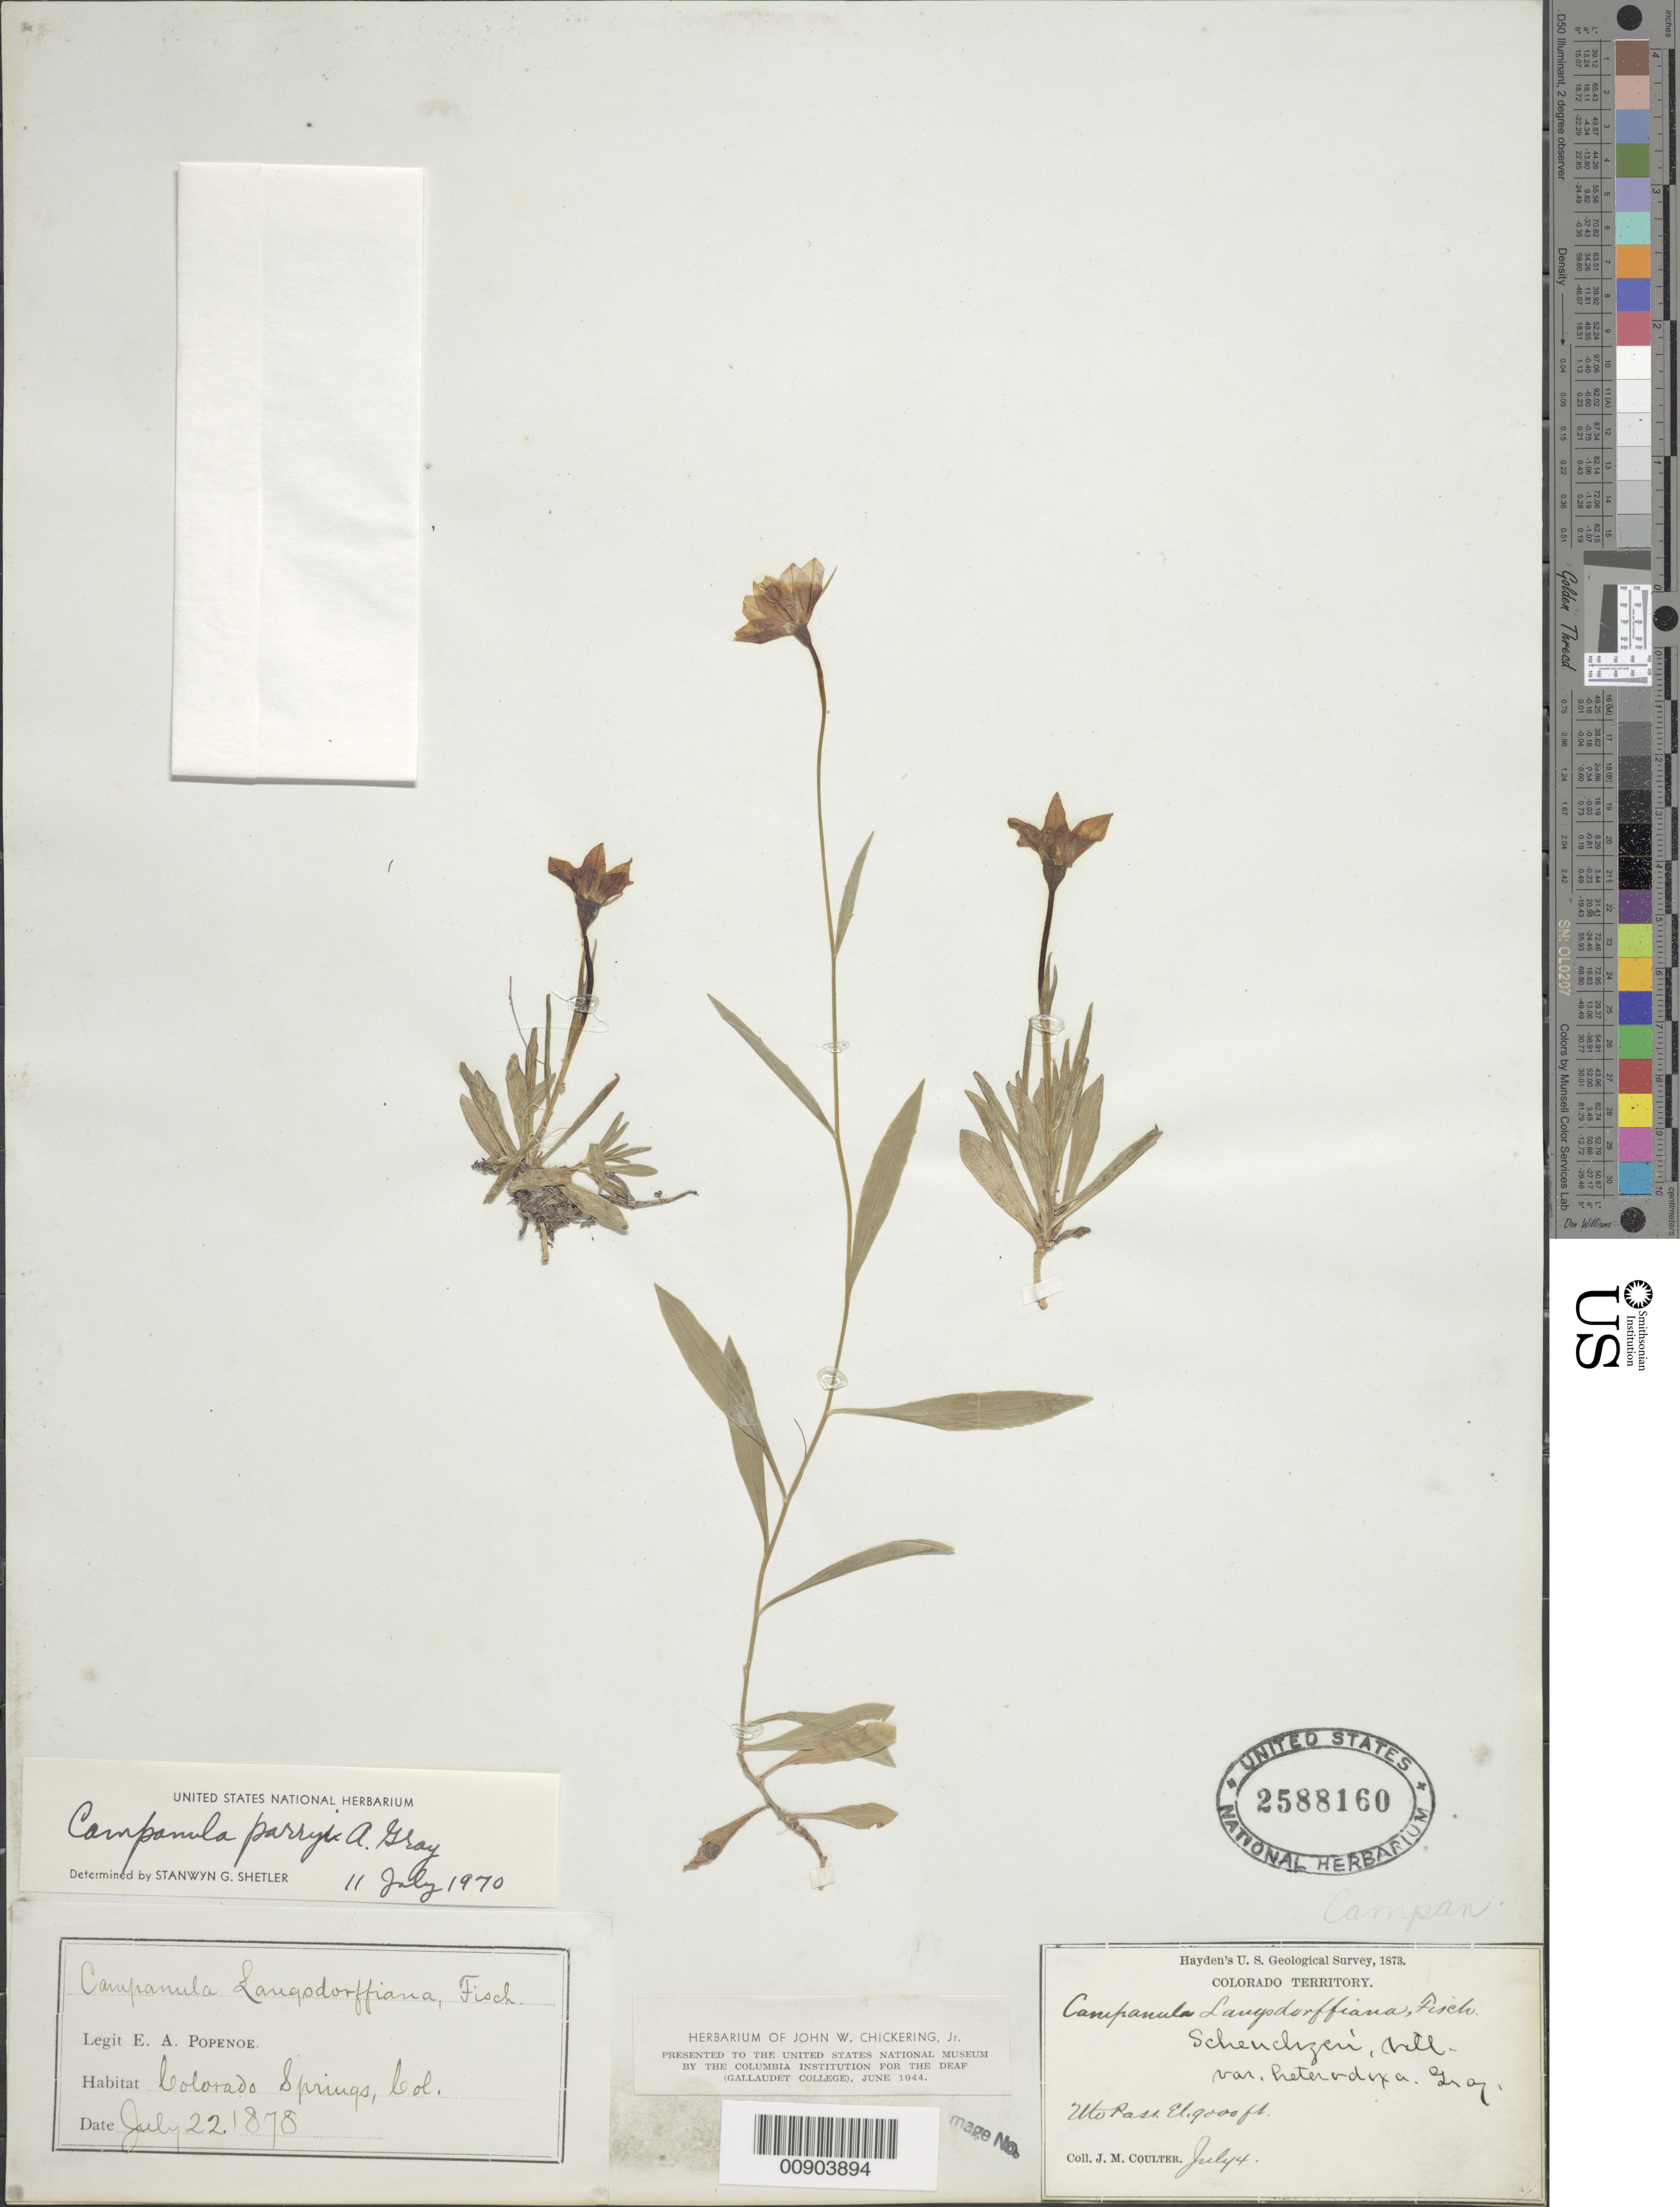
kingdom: Plantae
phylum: Tracheophyta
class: Magnoliopsida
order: Asterales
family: Campanulaceae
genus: Campanula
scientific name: Campanula planiflora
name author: Engelm.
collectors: E. Popenoe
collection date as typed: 22 Jul 1878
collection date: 1878-07-22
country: United States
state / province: Colorado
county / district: El Paso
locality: Colorado Springs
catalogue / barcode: US 2588160